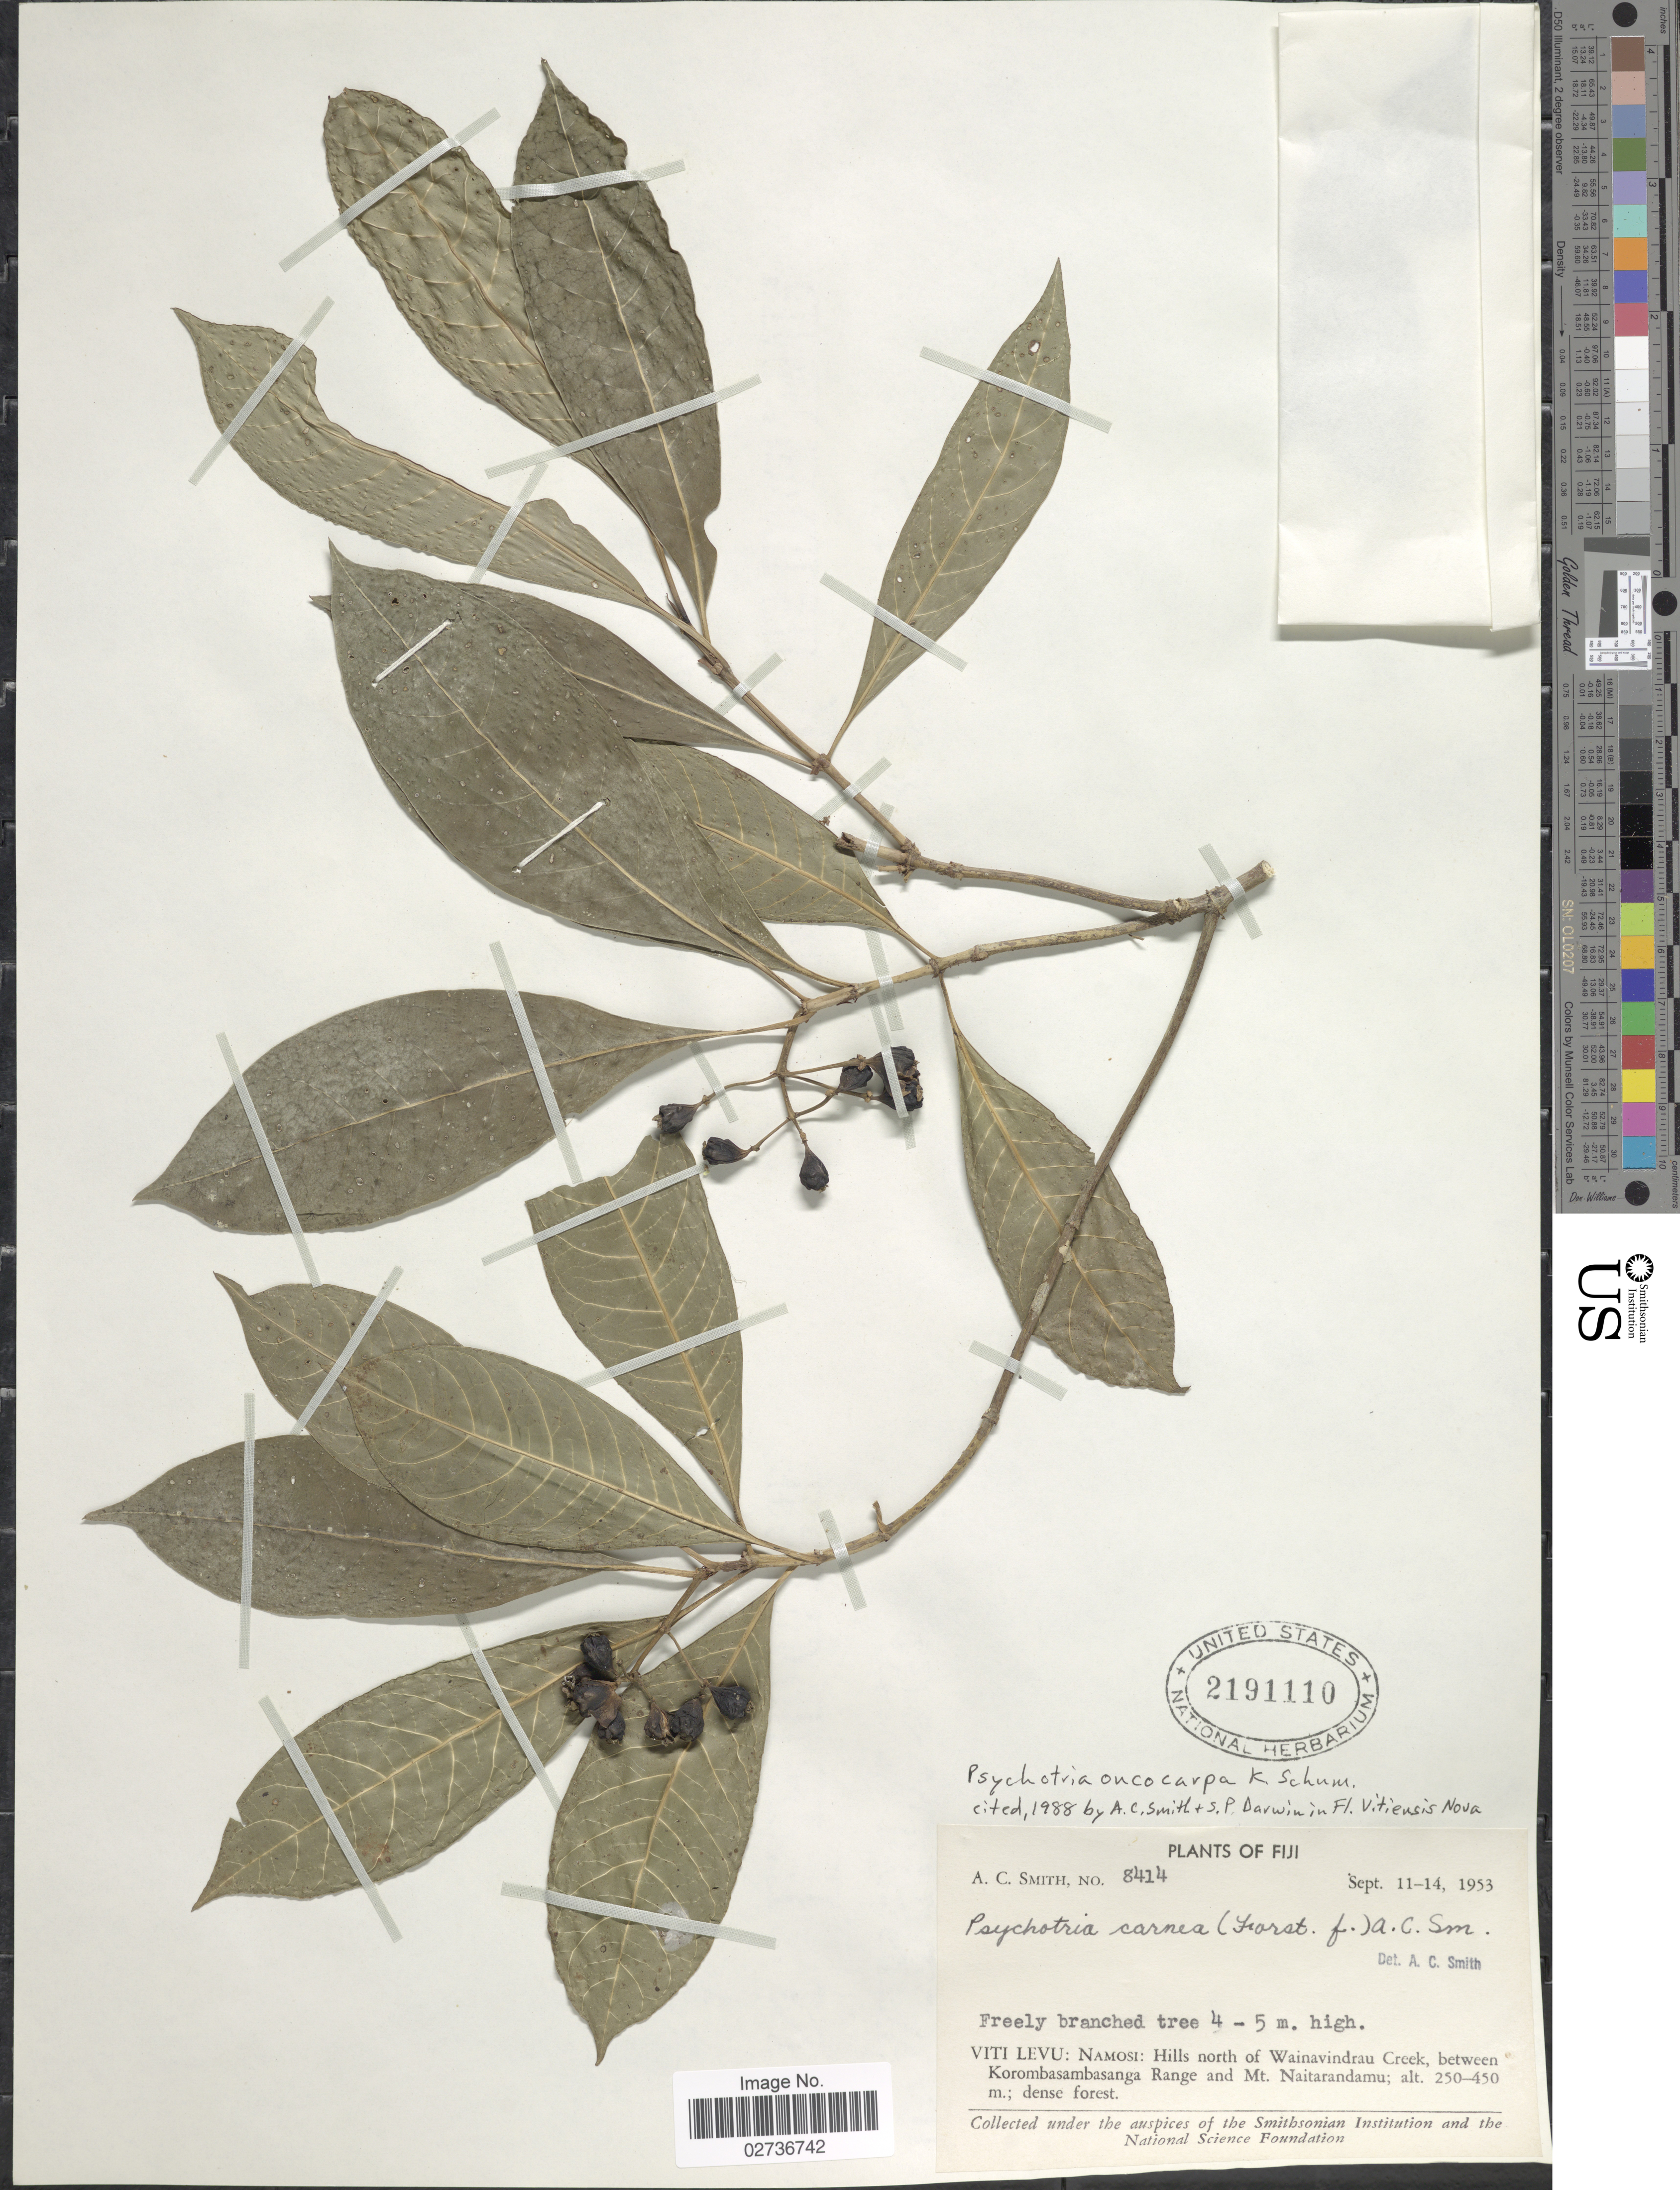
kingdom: Plantae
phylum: Tracheophyta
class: Magnoliopsida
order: Gentianales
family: Rubiaceae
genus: Psychotria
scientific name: Psychotria oncocarpa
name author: K. Schum.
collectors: A. C. Smith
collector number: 8414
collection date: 1953-09-11/1953-09-14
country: Fiji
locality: Viti Levu: Namosi: Hills north of Wainavindrau Creek, between Korombasambasanga Range and Mt. Naitarandamu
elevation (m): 250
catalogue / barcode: US 2191110